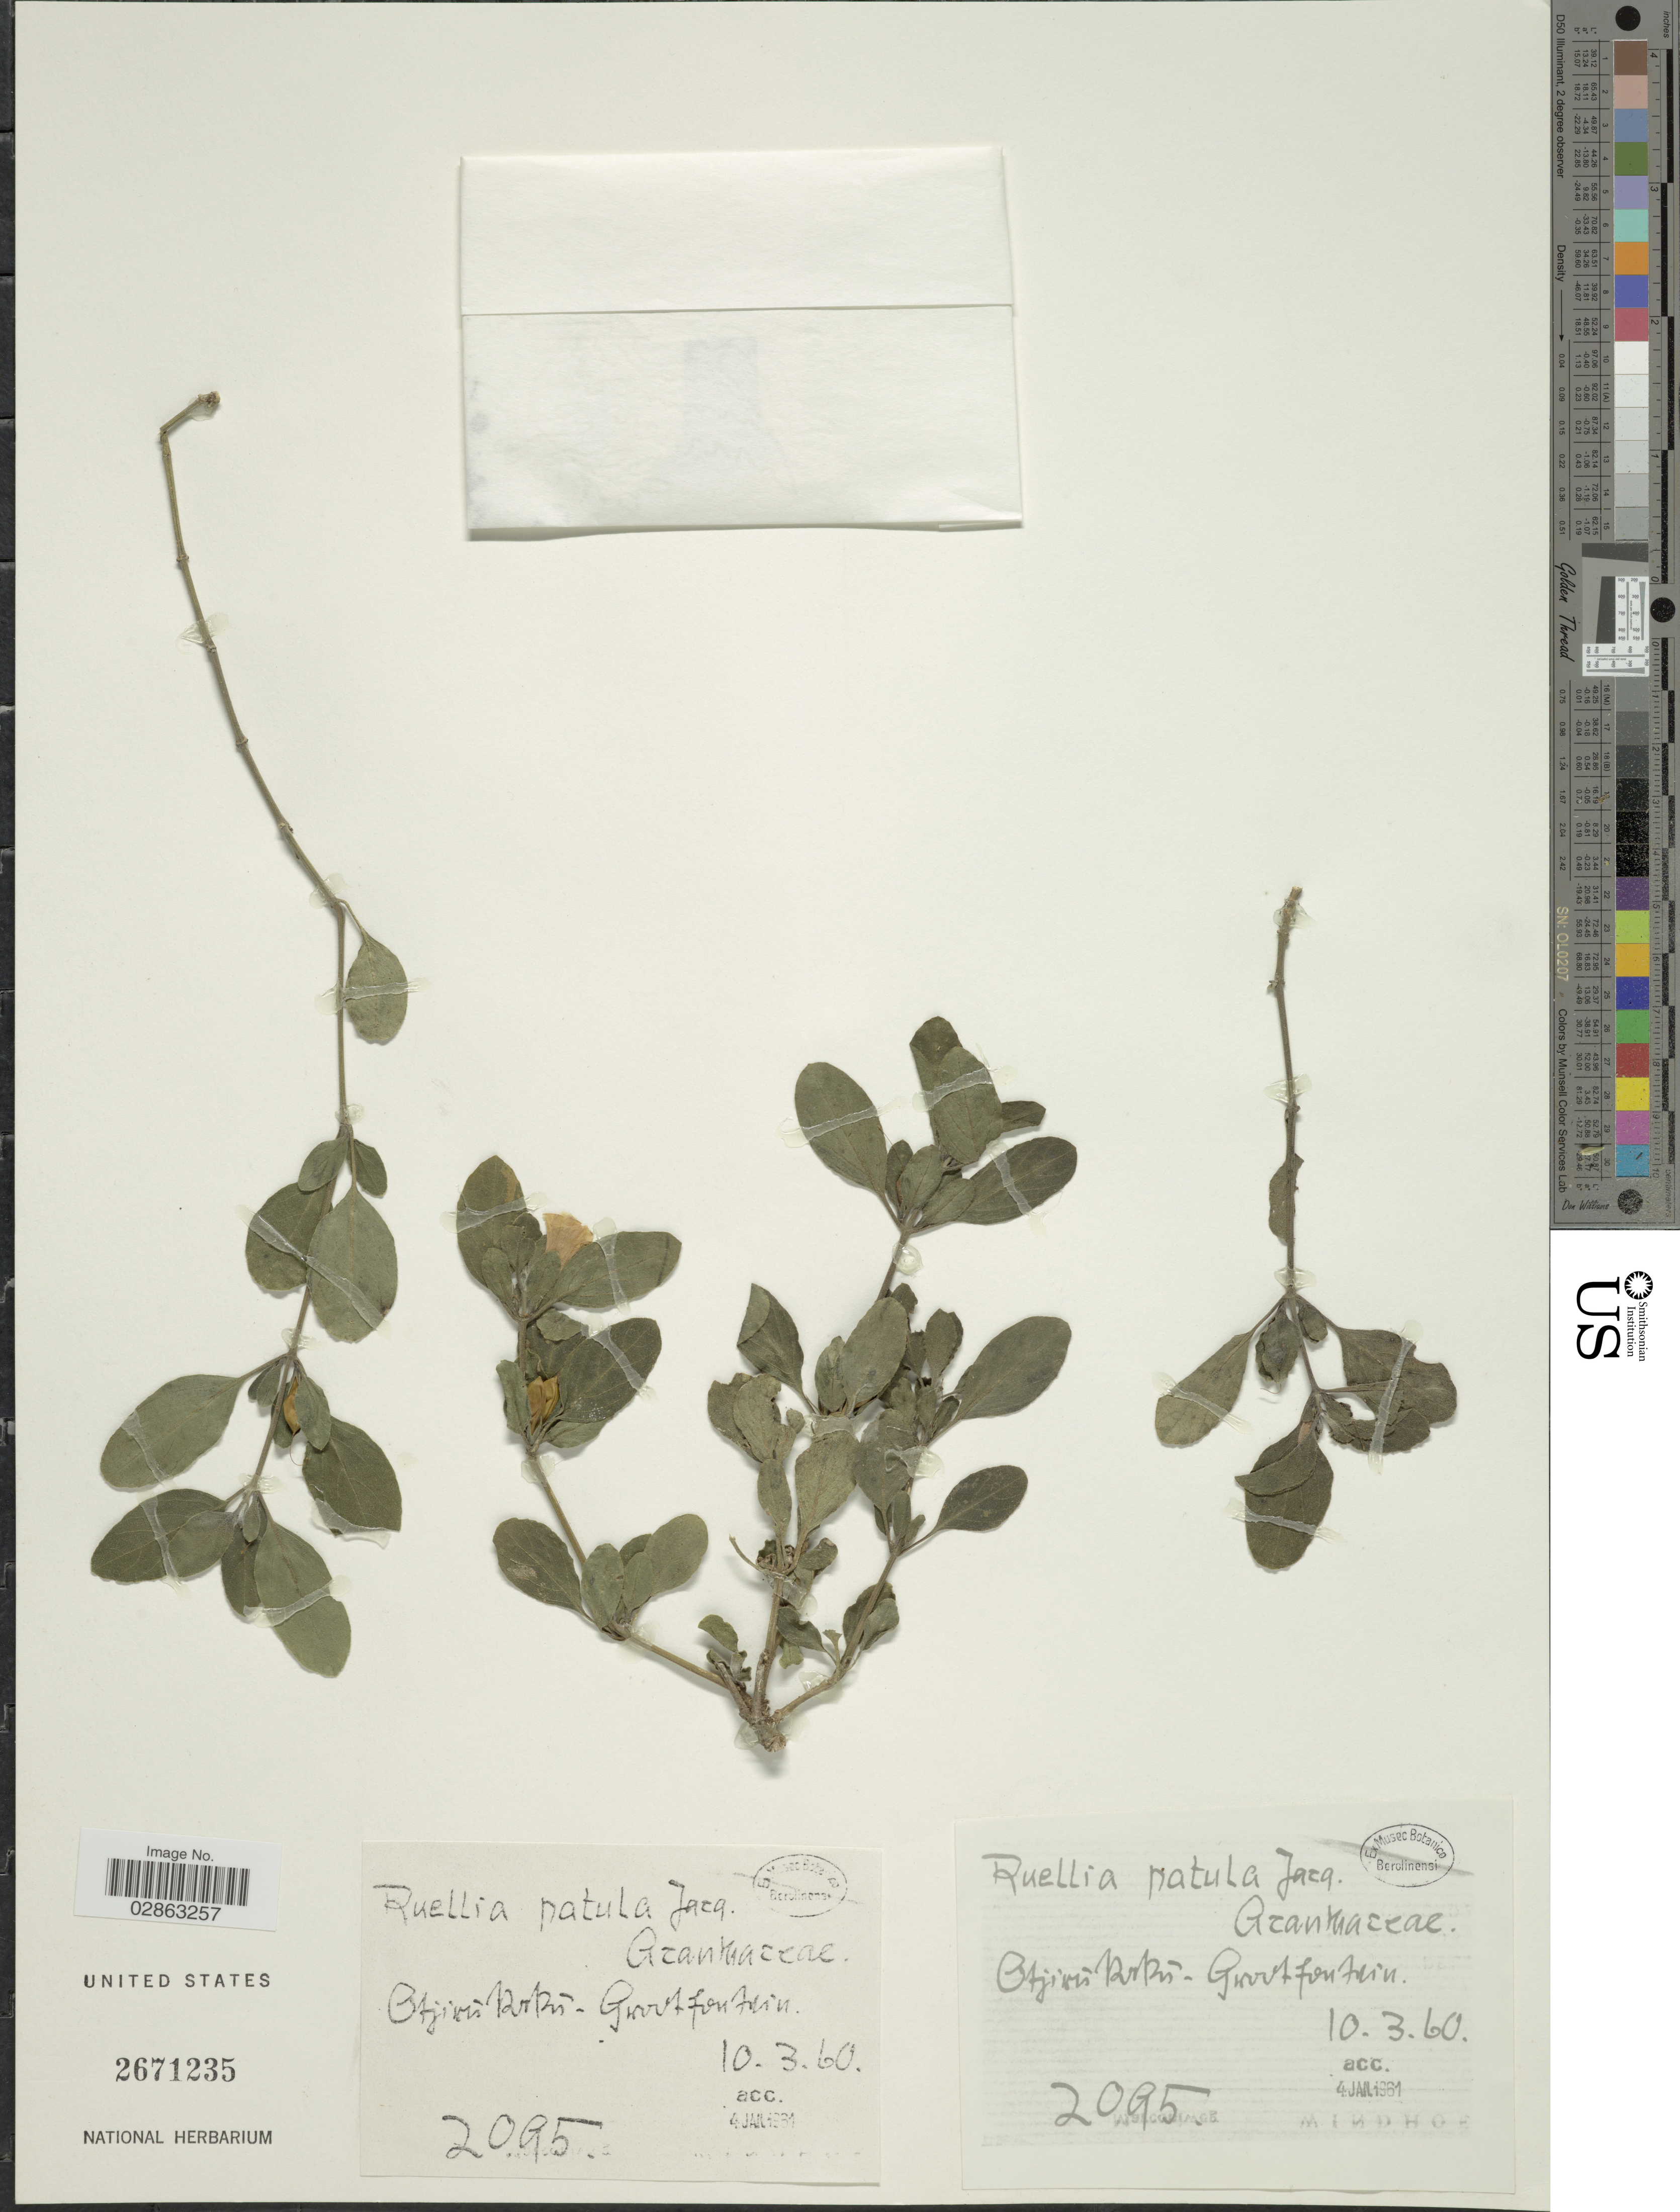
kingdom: Plantae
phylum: Tracheophyta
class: Magnoliopsida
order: Lamiales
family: Acanthaceae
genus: Ruellia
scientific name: Ruellia patula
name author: Jacq.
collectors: Mindhoe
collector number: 2095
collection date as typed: Transcribed d/m/y: 10/3/60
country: Namibia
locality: Otjirukaku-Grootfontein.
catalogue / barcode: US 2671235